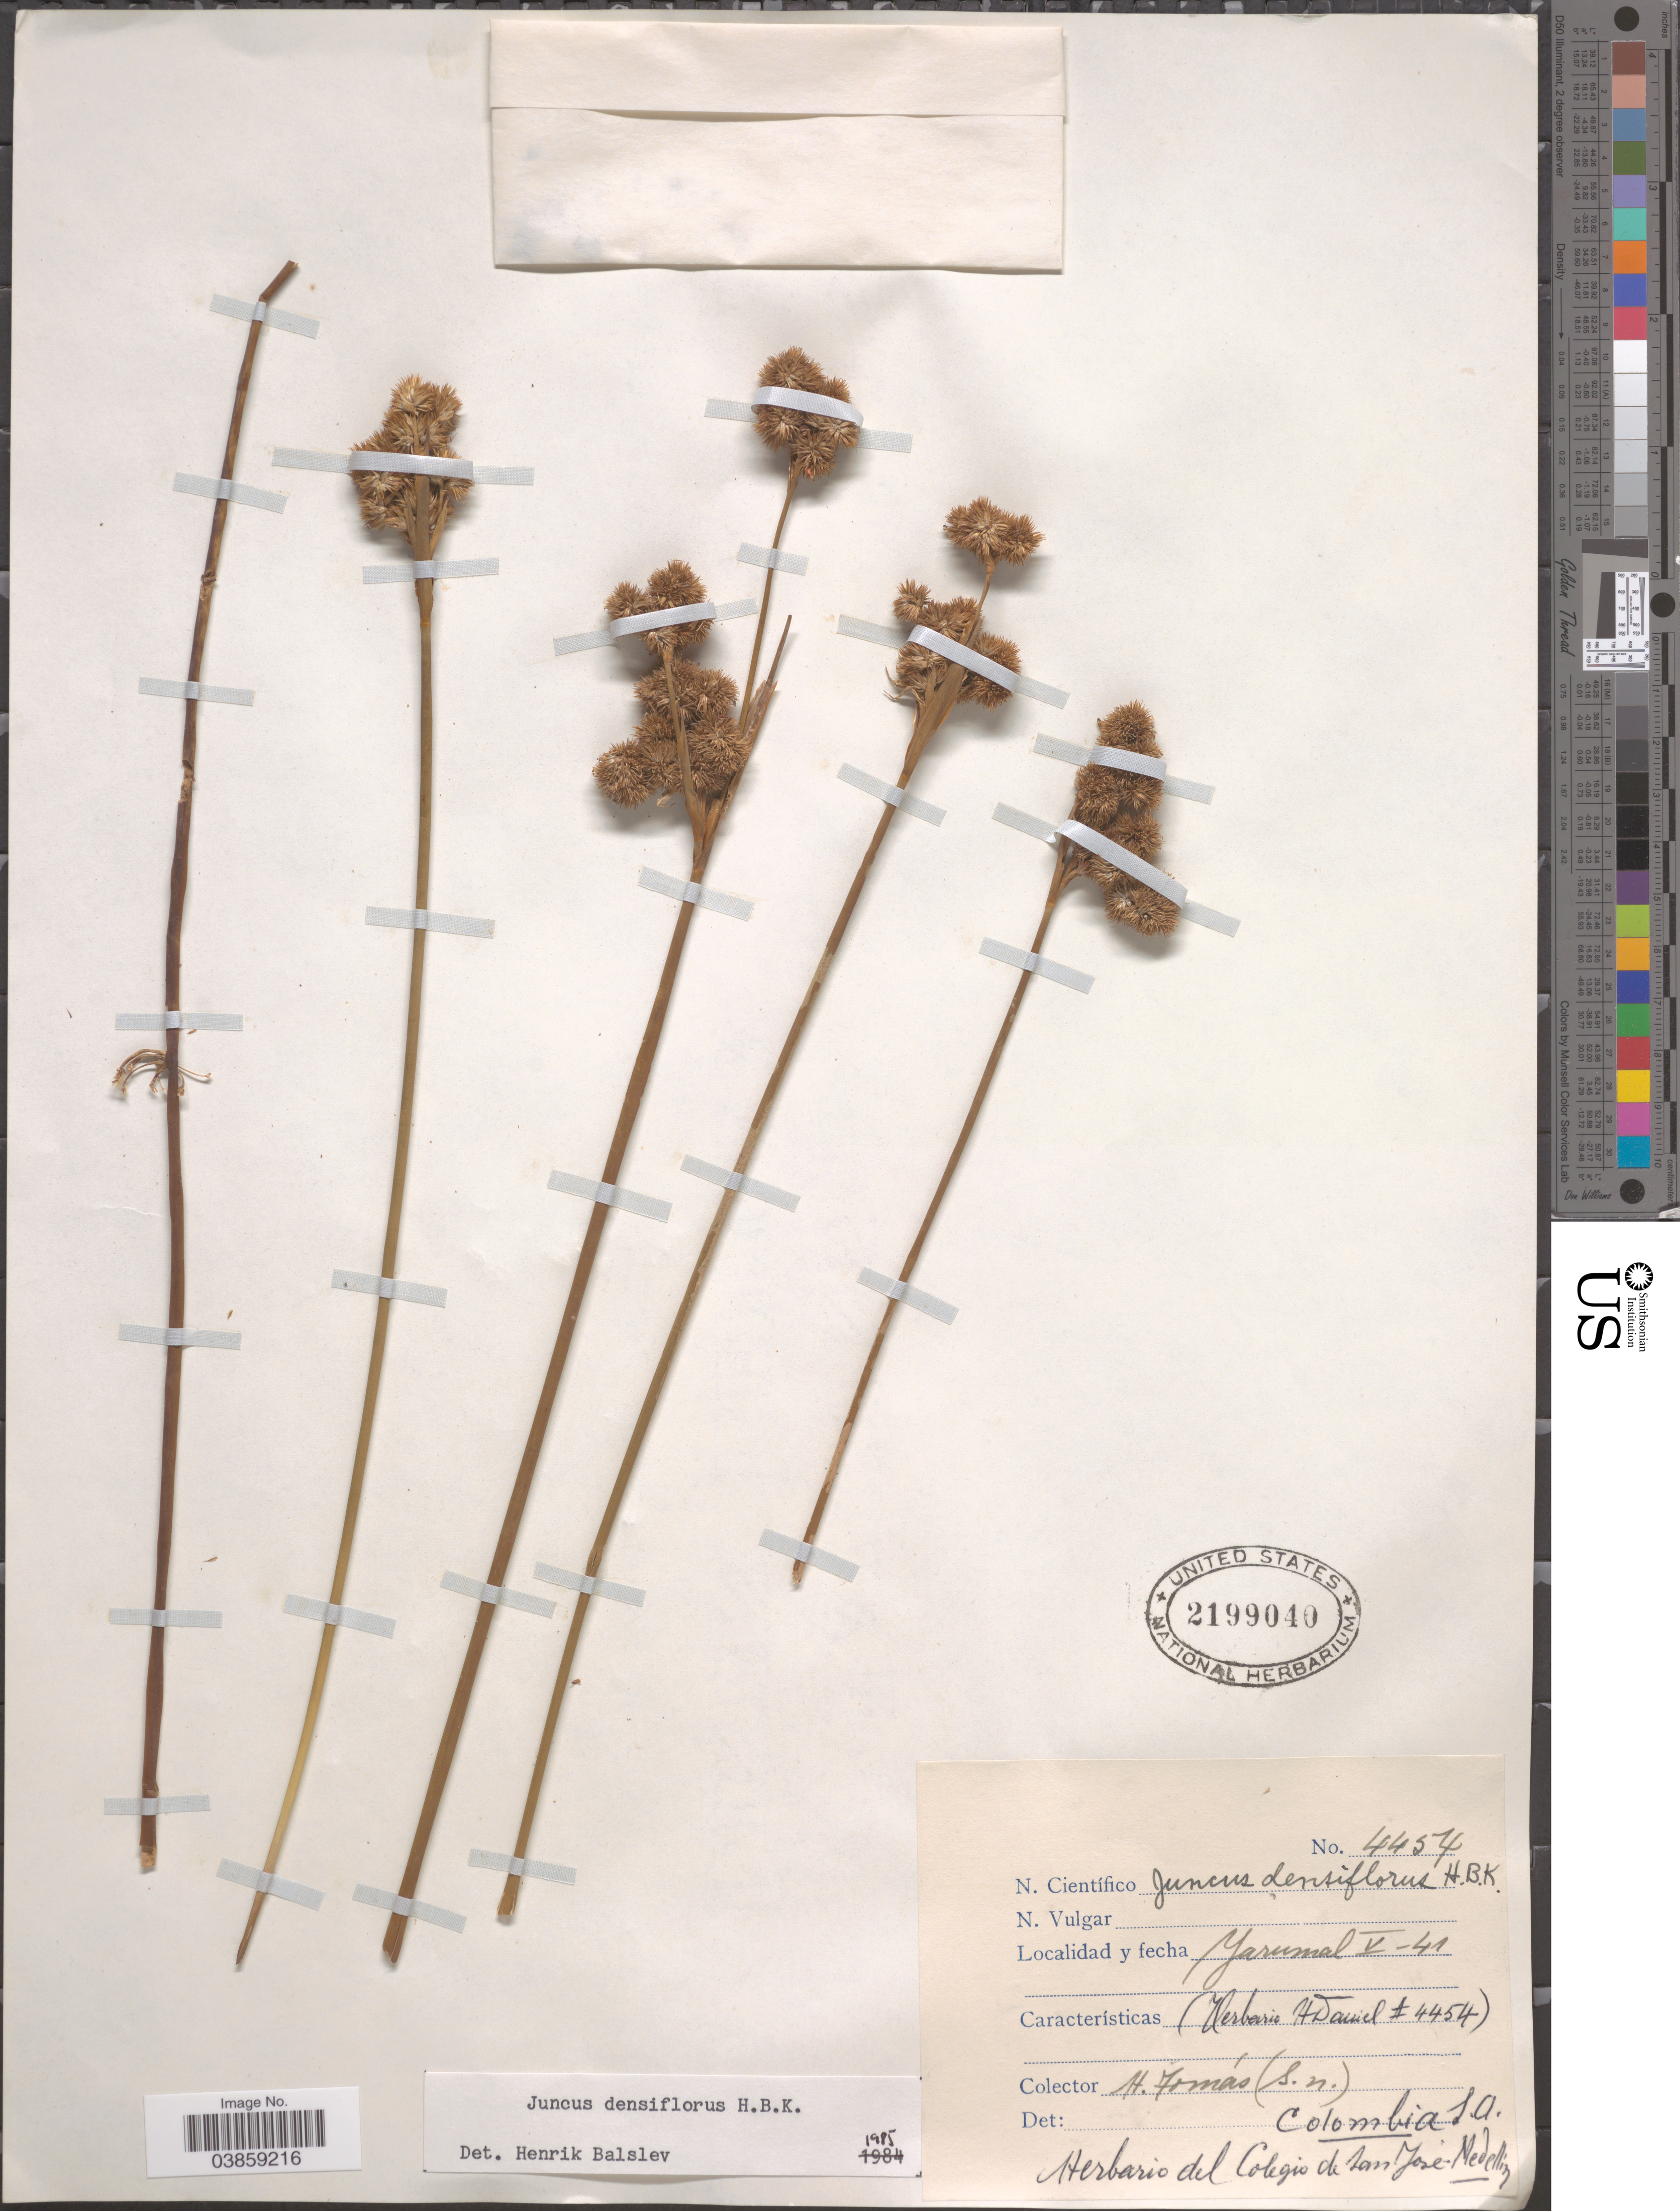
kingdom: Plantae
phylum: Tracheophyta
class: Liliopsida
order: Poales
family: Juncaceae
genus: Juncus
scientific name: Juncus densiflorus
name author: Kunth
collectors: H. Tomas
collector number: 4454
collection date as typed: Transcribed d/m/y: /5/41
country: Colombia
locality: Yarumal.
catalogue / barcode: US 2199040